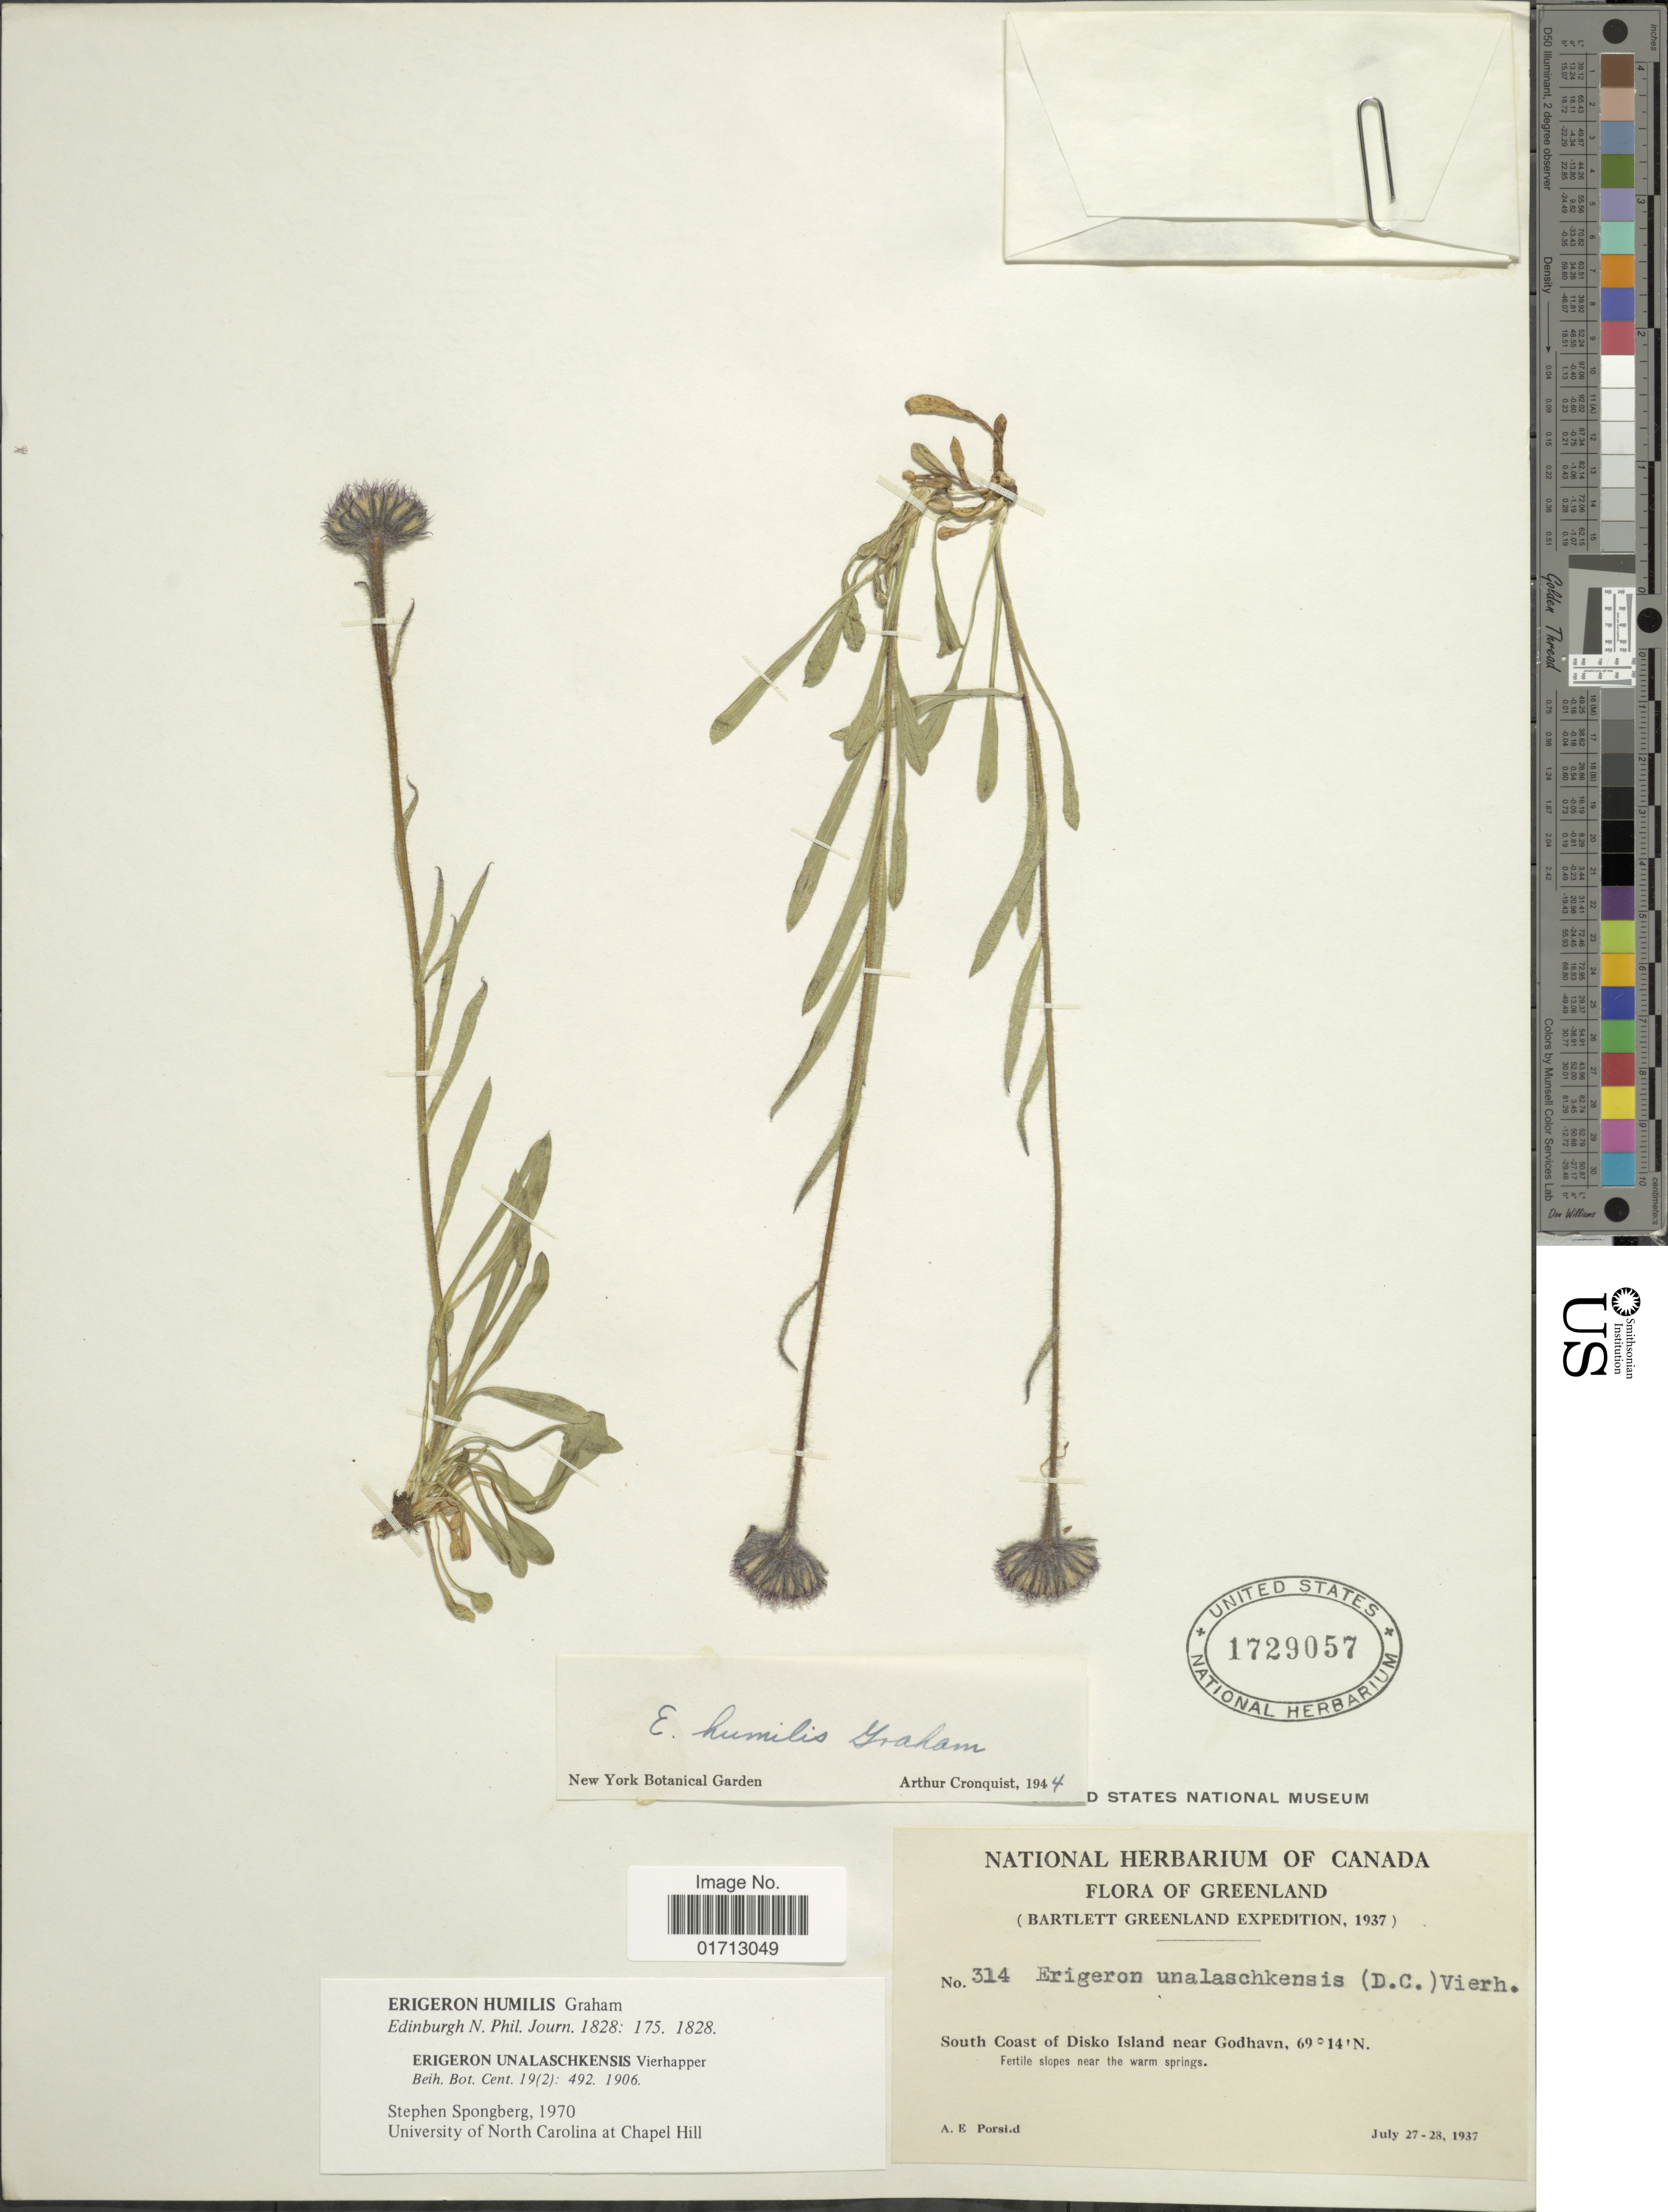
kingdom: Plantae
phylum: Tracheophyta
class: Magnoliopsida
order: Asterales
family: Asteraceae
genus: Erigeron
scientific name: Erigeron humilis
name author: Graham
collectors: A. E. Porsild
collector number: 314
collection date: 1937-07-27/1937-07-28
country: Greenland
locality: Greenland, South Coast of Disko Island near Godhavn. Fertile slopes near the warm springs.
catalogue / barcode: US 1729057